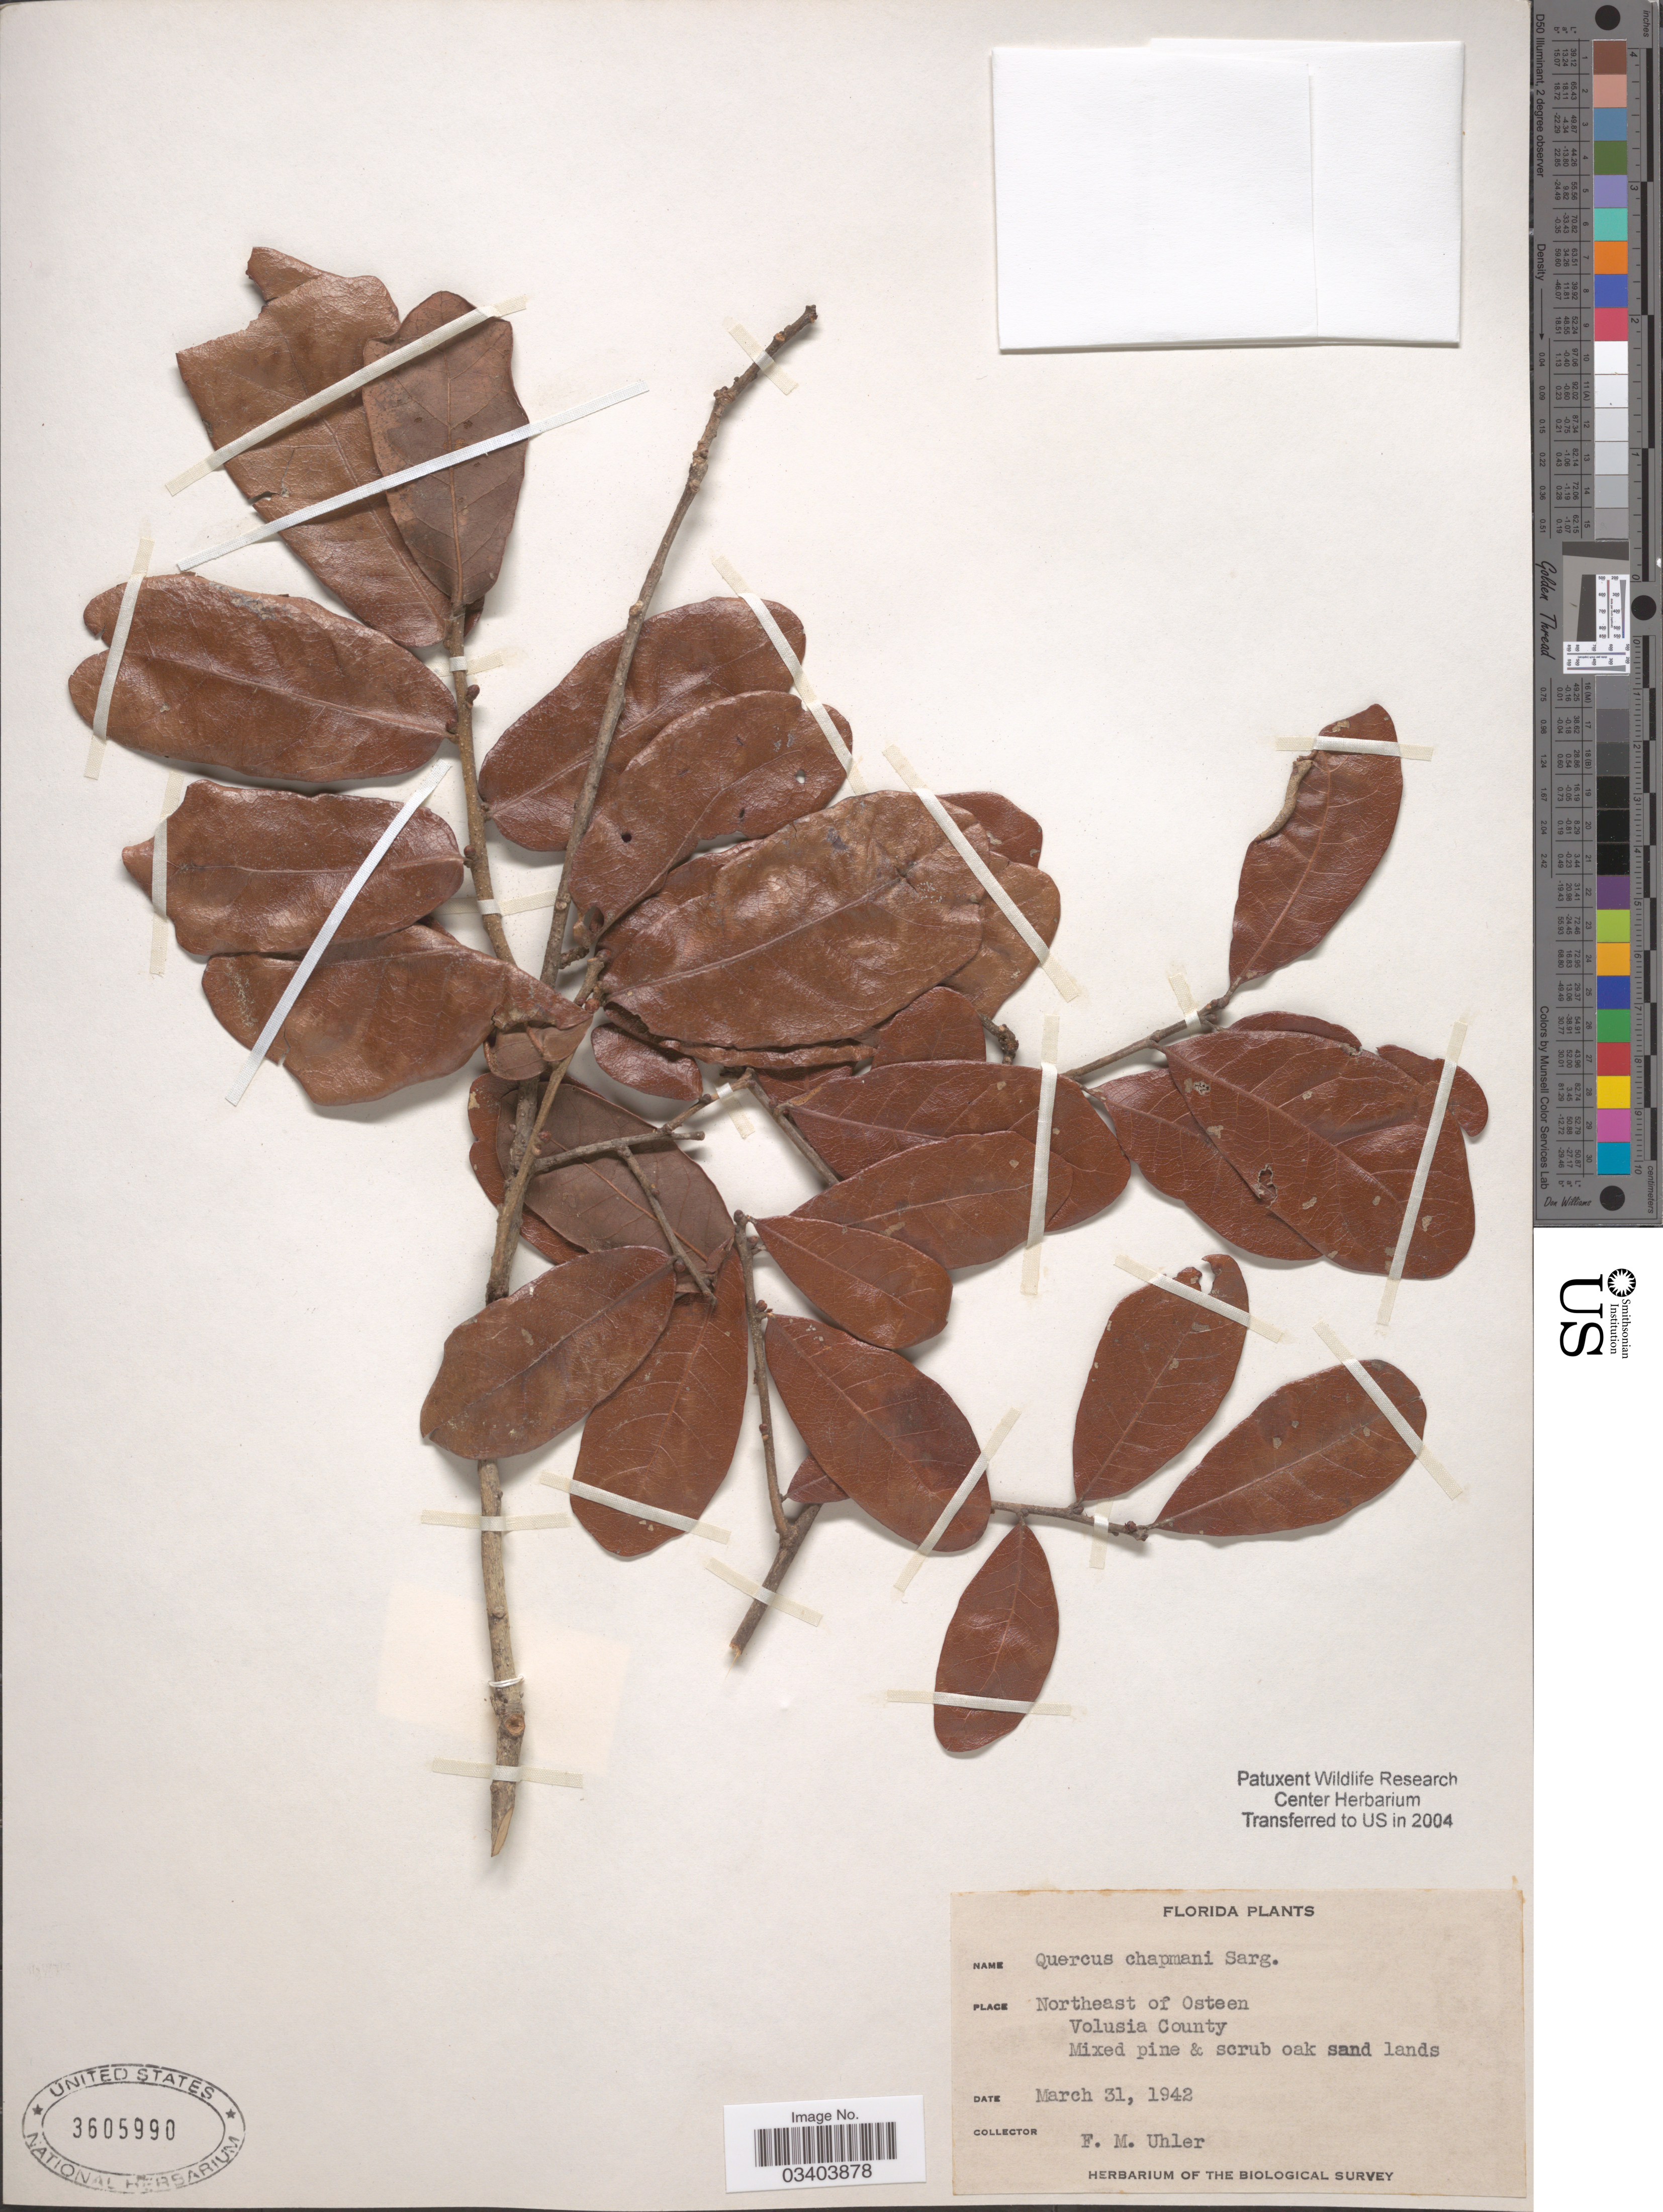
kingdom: Plantae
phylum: Tracheophyta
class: Magnoliopsida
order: Fagales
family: Fagaceae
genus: Quercus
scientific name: Quercus chapmanii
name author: Sarg.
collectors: F. M. Uhler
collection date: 1942-03-31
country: United States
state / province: Florida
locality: Northeast of Osteen. Volusia County.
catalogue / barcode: US 3605990